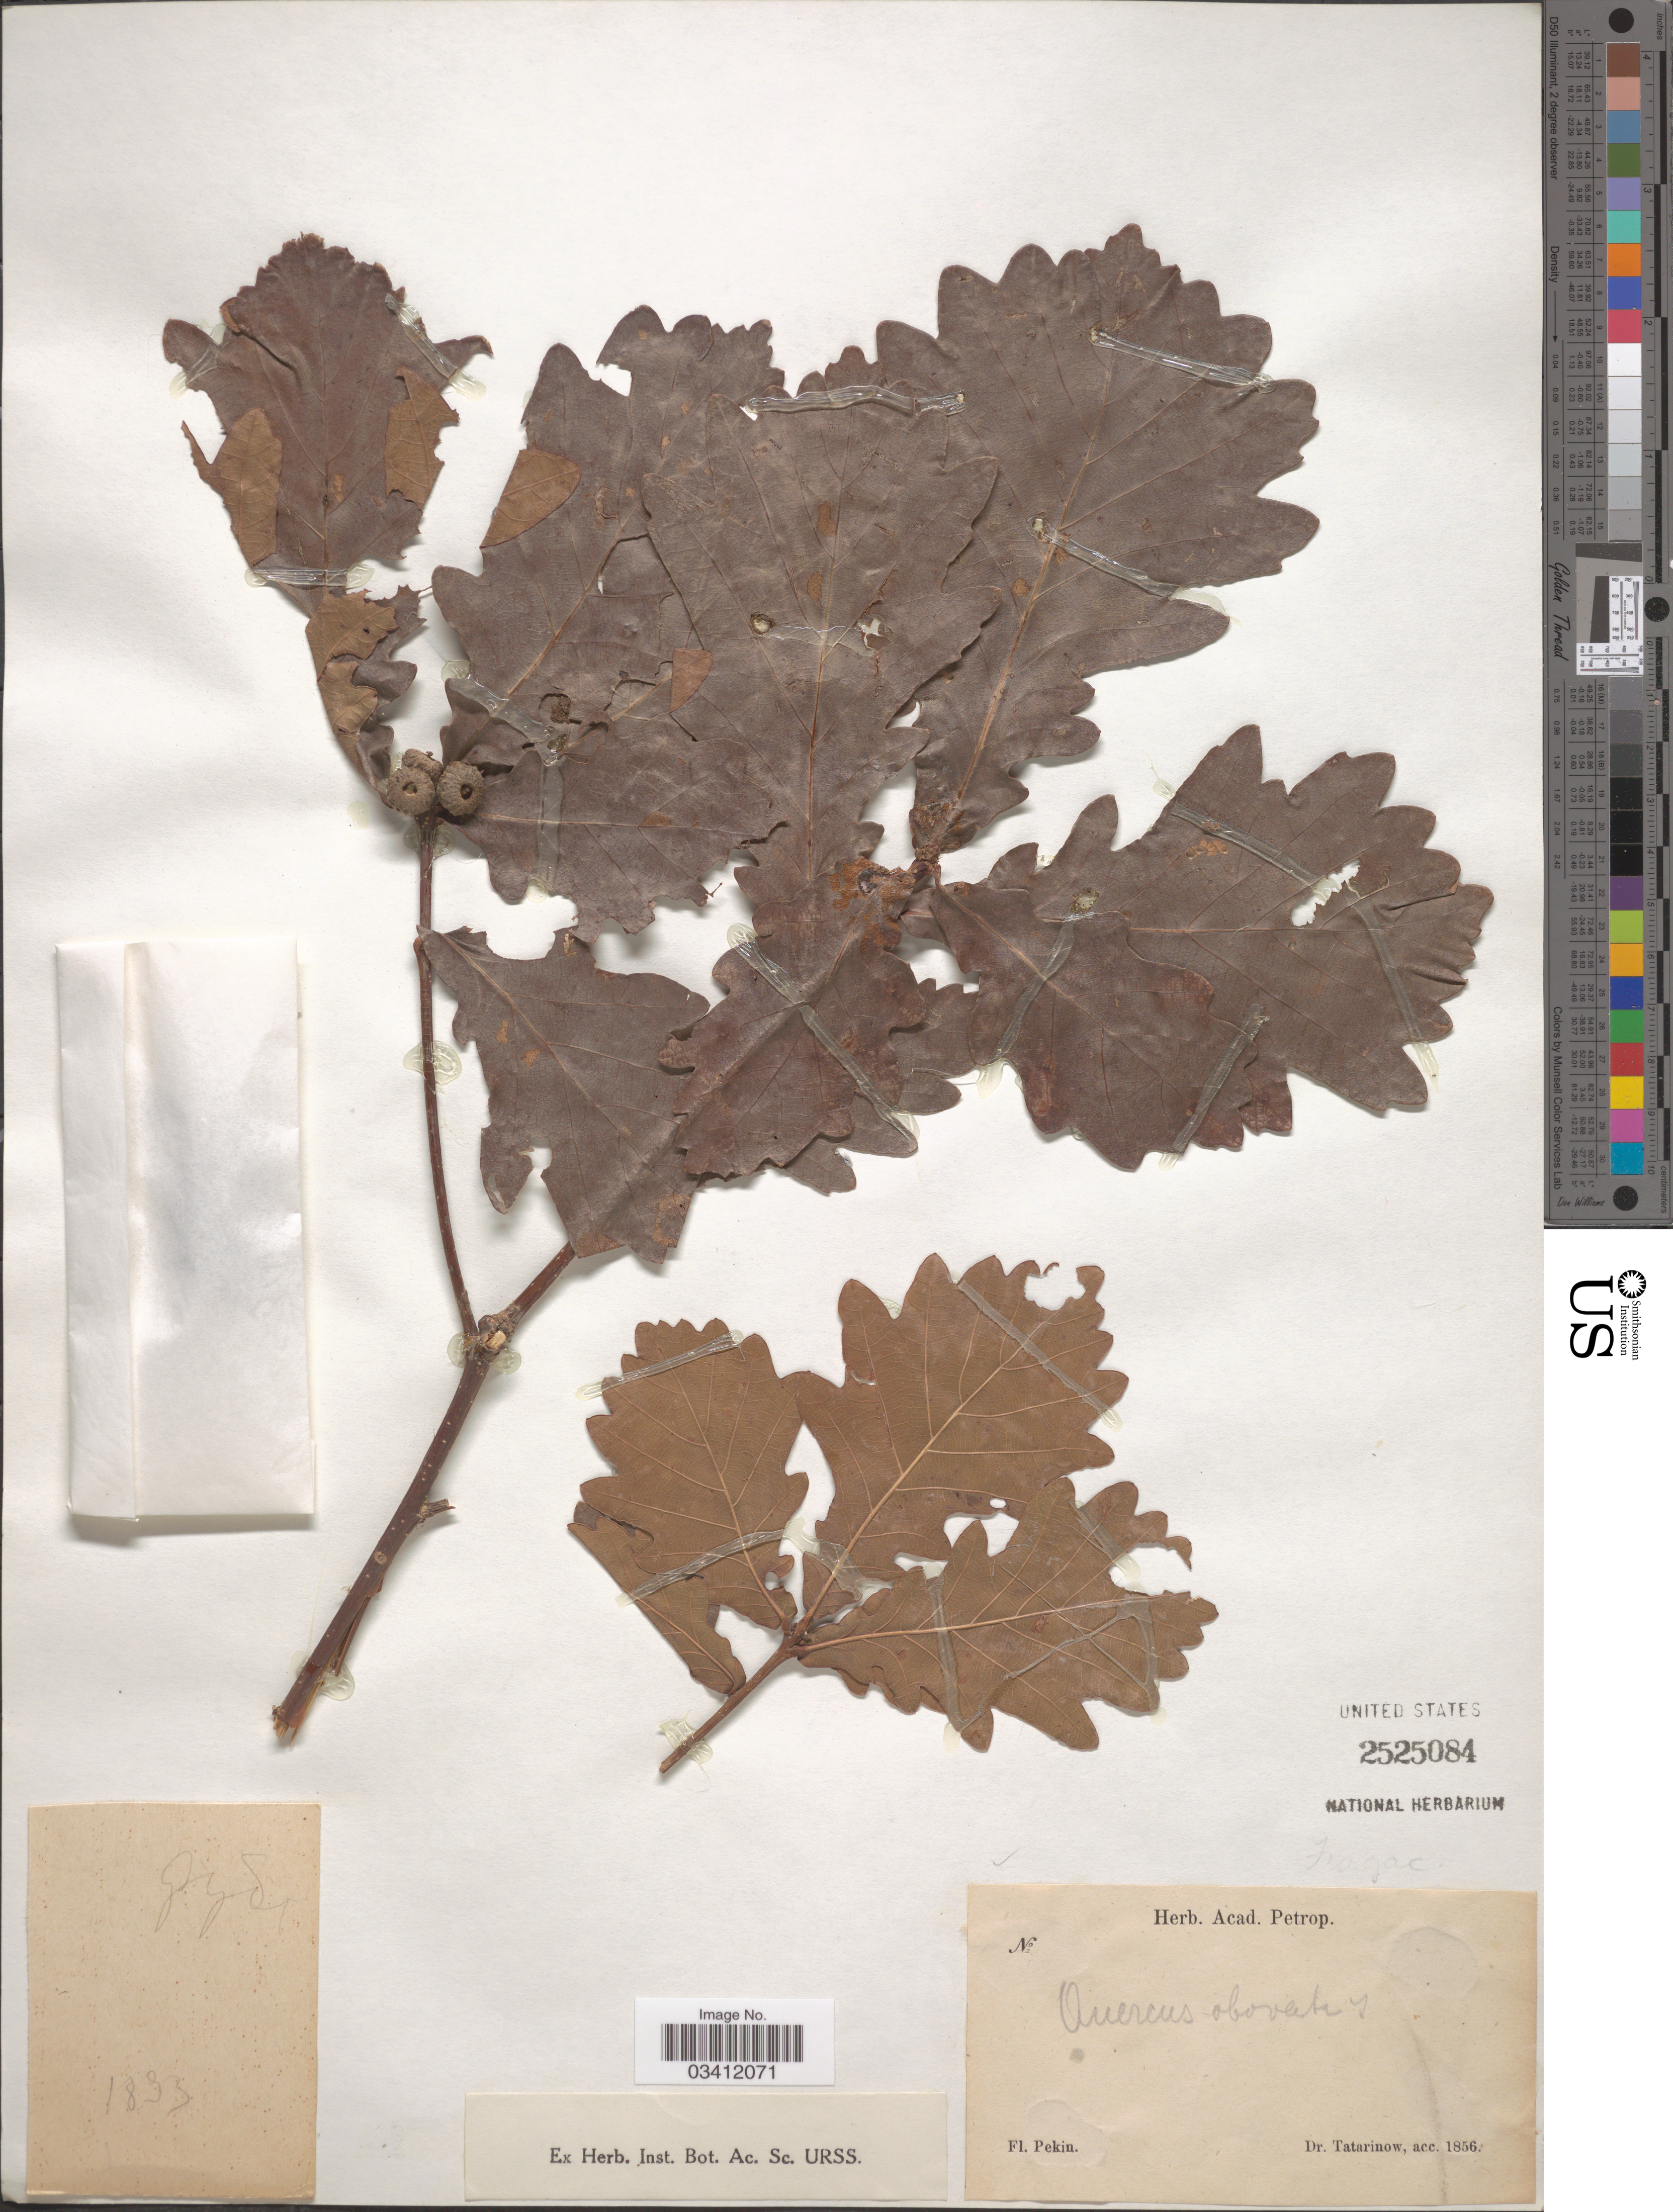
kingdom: Plantae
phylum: Tracheophyta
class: Magnoliopsida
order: Fagales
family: Fagaceae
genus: Quercus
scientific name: Quercus obovata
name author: Bunge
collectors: -. Tatarinow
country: China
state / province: Beijing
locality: Pekin.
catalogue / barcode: US 2525084